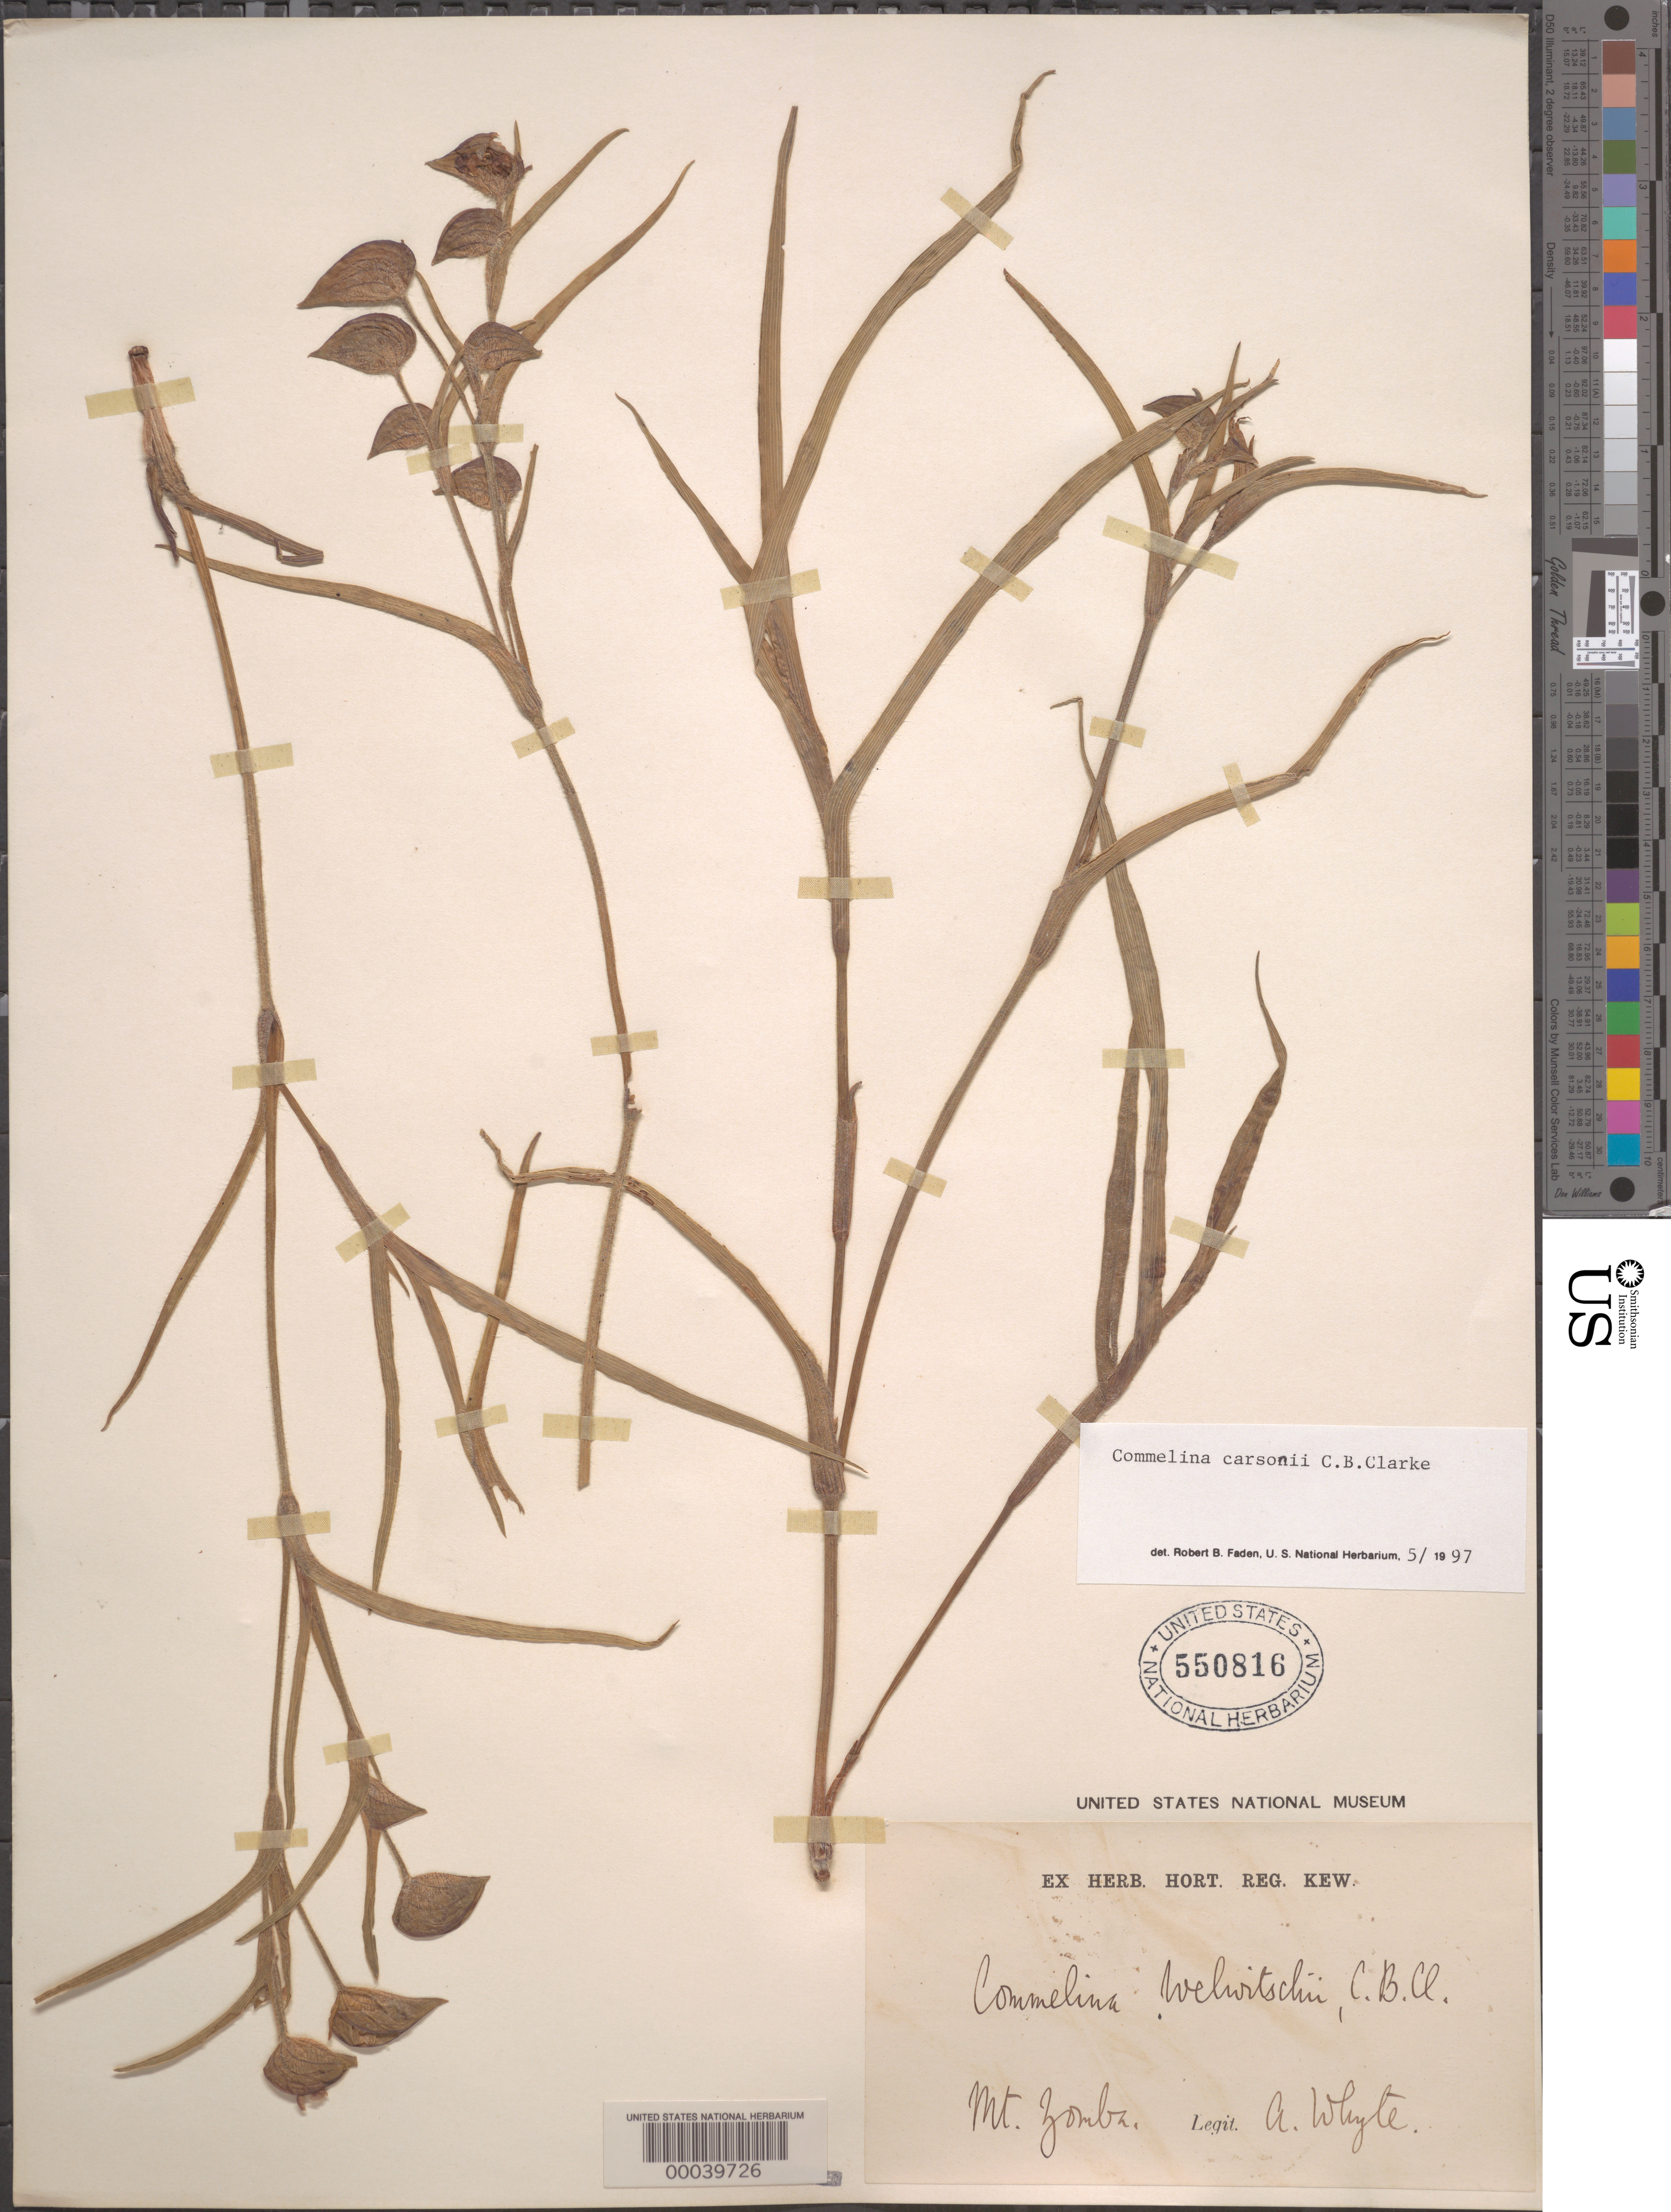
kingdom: Plantae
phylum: Tracheophyta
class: Liliopsida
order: Commelinales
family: Commelinaceae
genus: Commelina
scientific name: Commelina carsonii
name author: C.B. Clarke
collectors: A. Whyte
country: Malawi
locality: Mt. zomba, s of lake nyasa in shire highlands, zomba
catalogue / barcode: US 550816